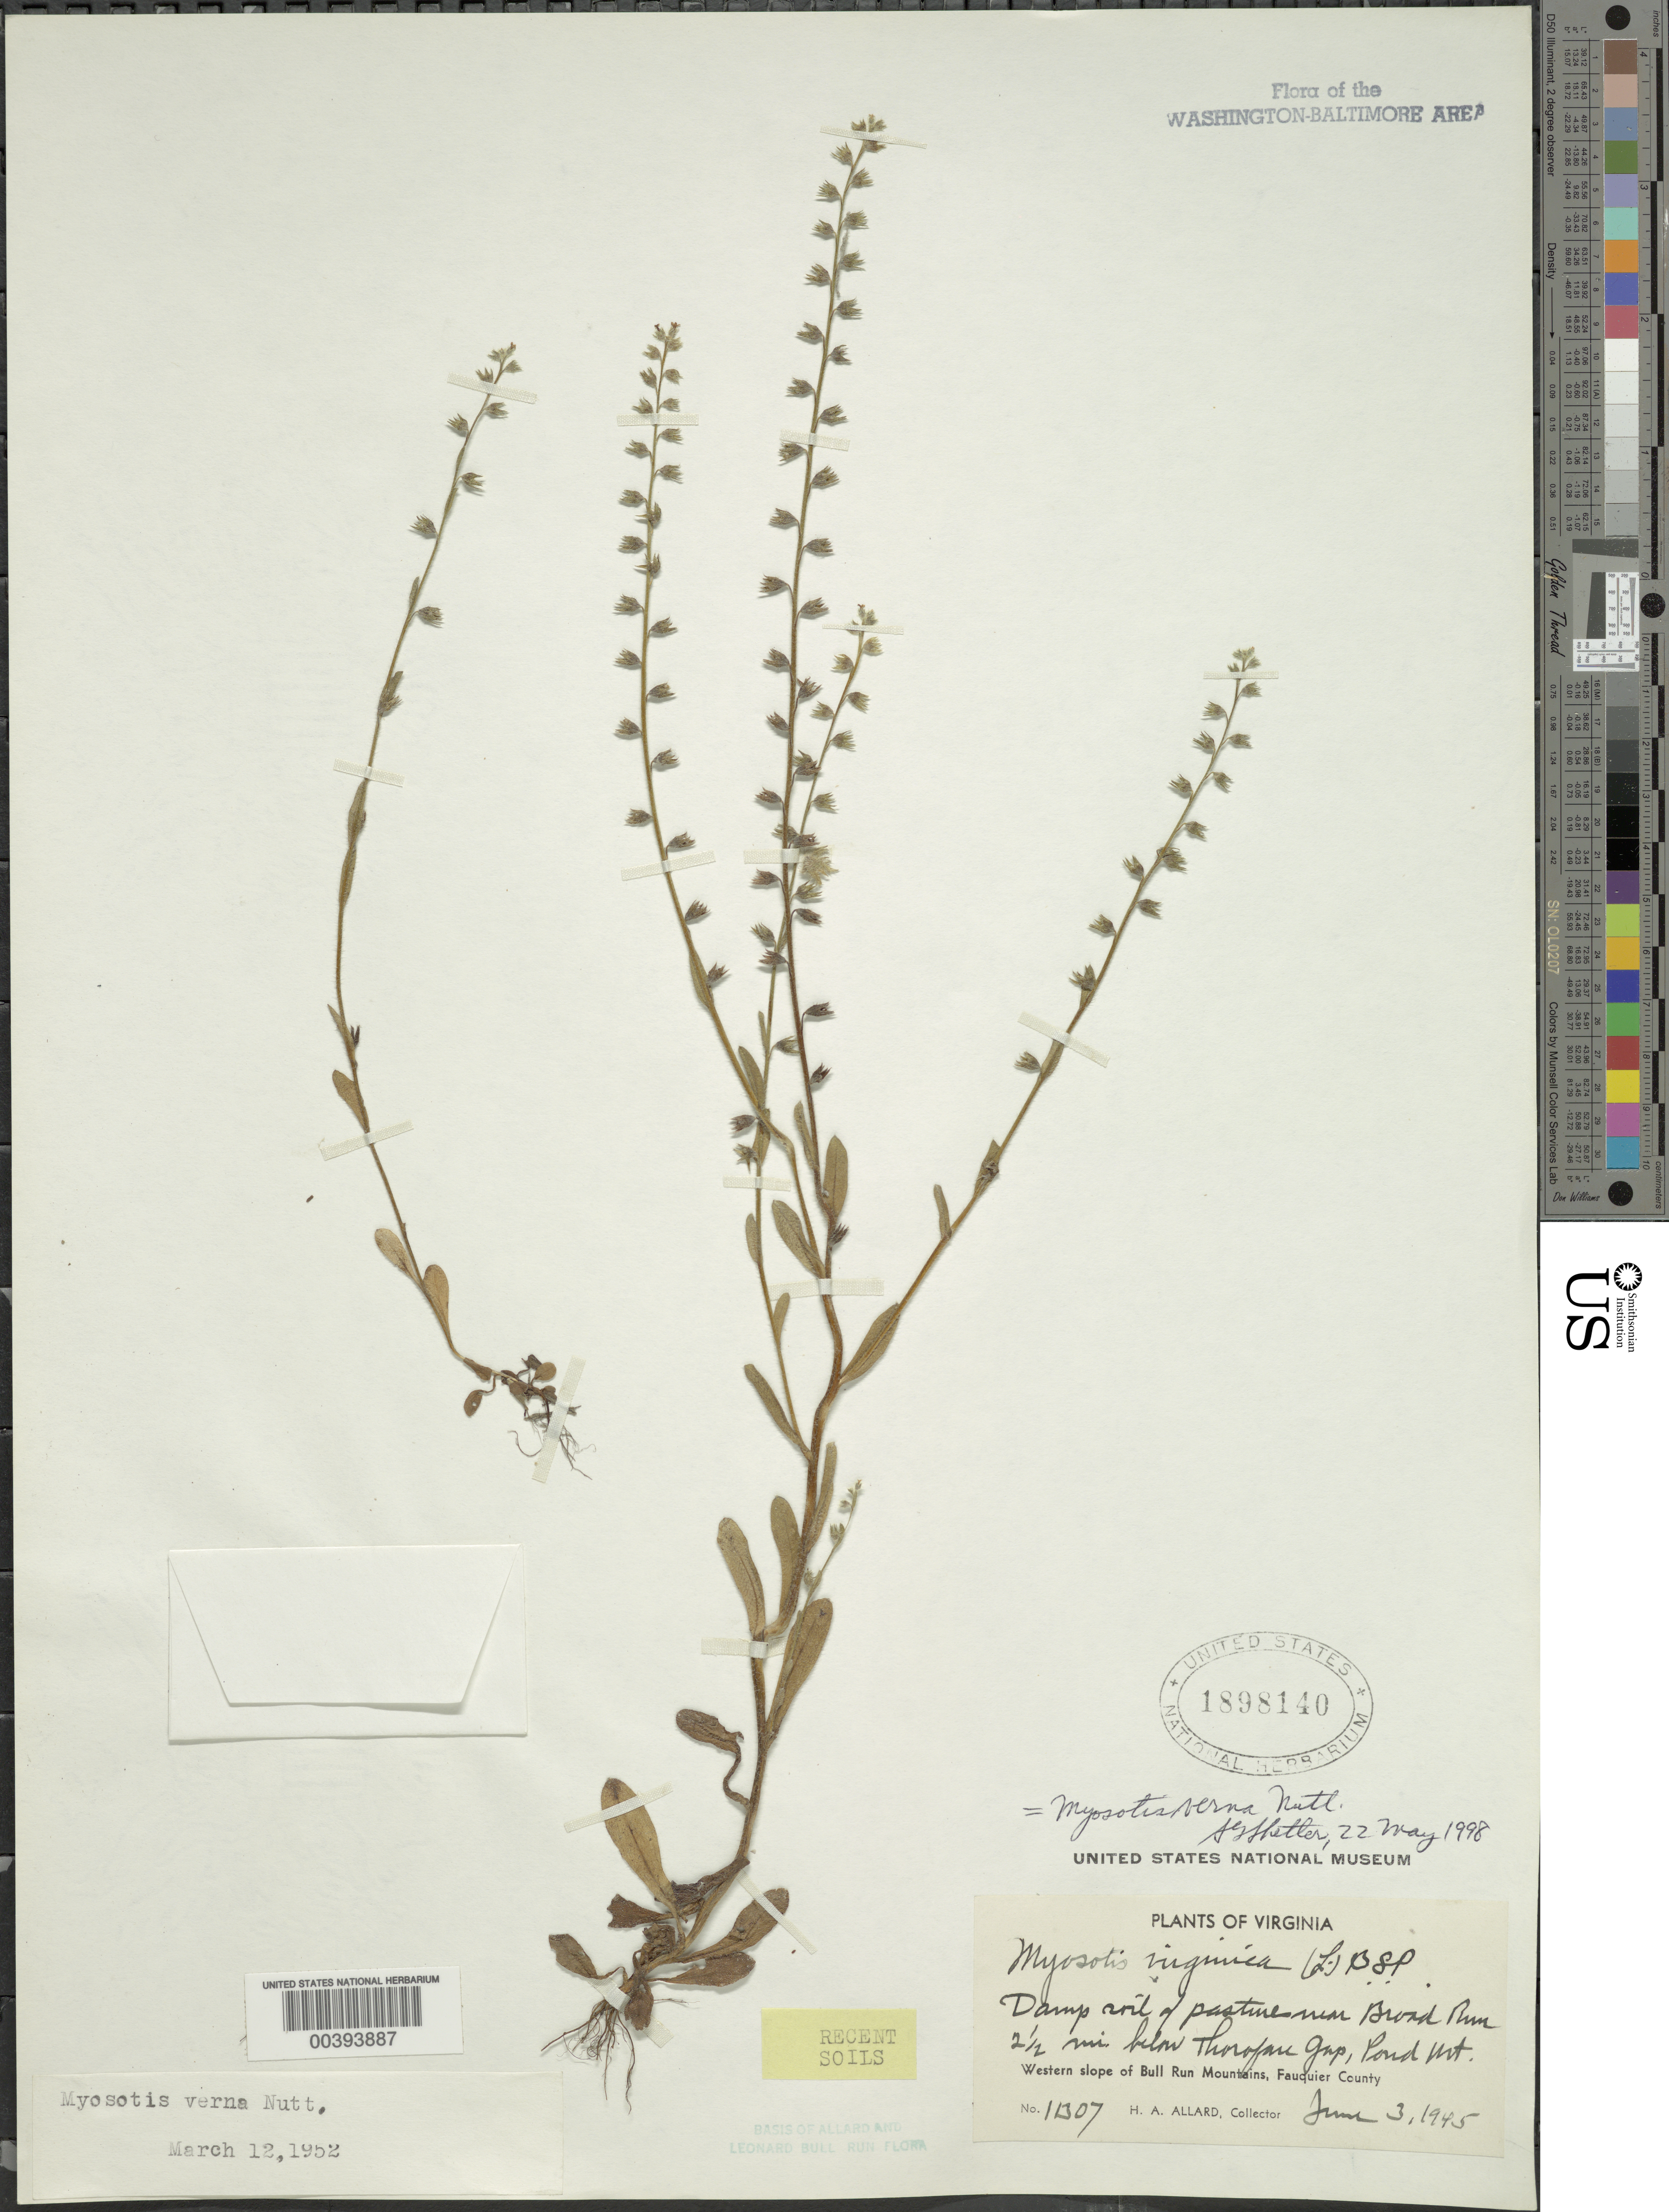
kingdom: Plantae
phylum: Tracheophyta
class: Magnoliopsida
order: Boraginales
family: Boraginaceae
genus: Myosotis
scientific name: Myosotis verna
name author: Nutt.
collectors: H. A. Allard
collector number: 11307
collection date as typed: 03 Jun 1945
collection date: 1945-06-03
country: United States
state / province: Virginia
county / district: Fauquier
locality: Broad Run south of Thorofare Gap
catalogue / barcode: US 1898140